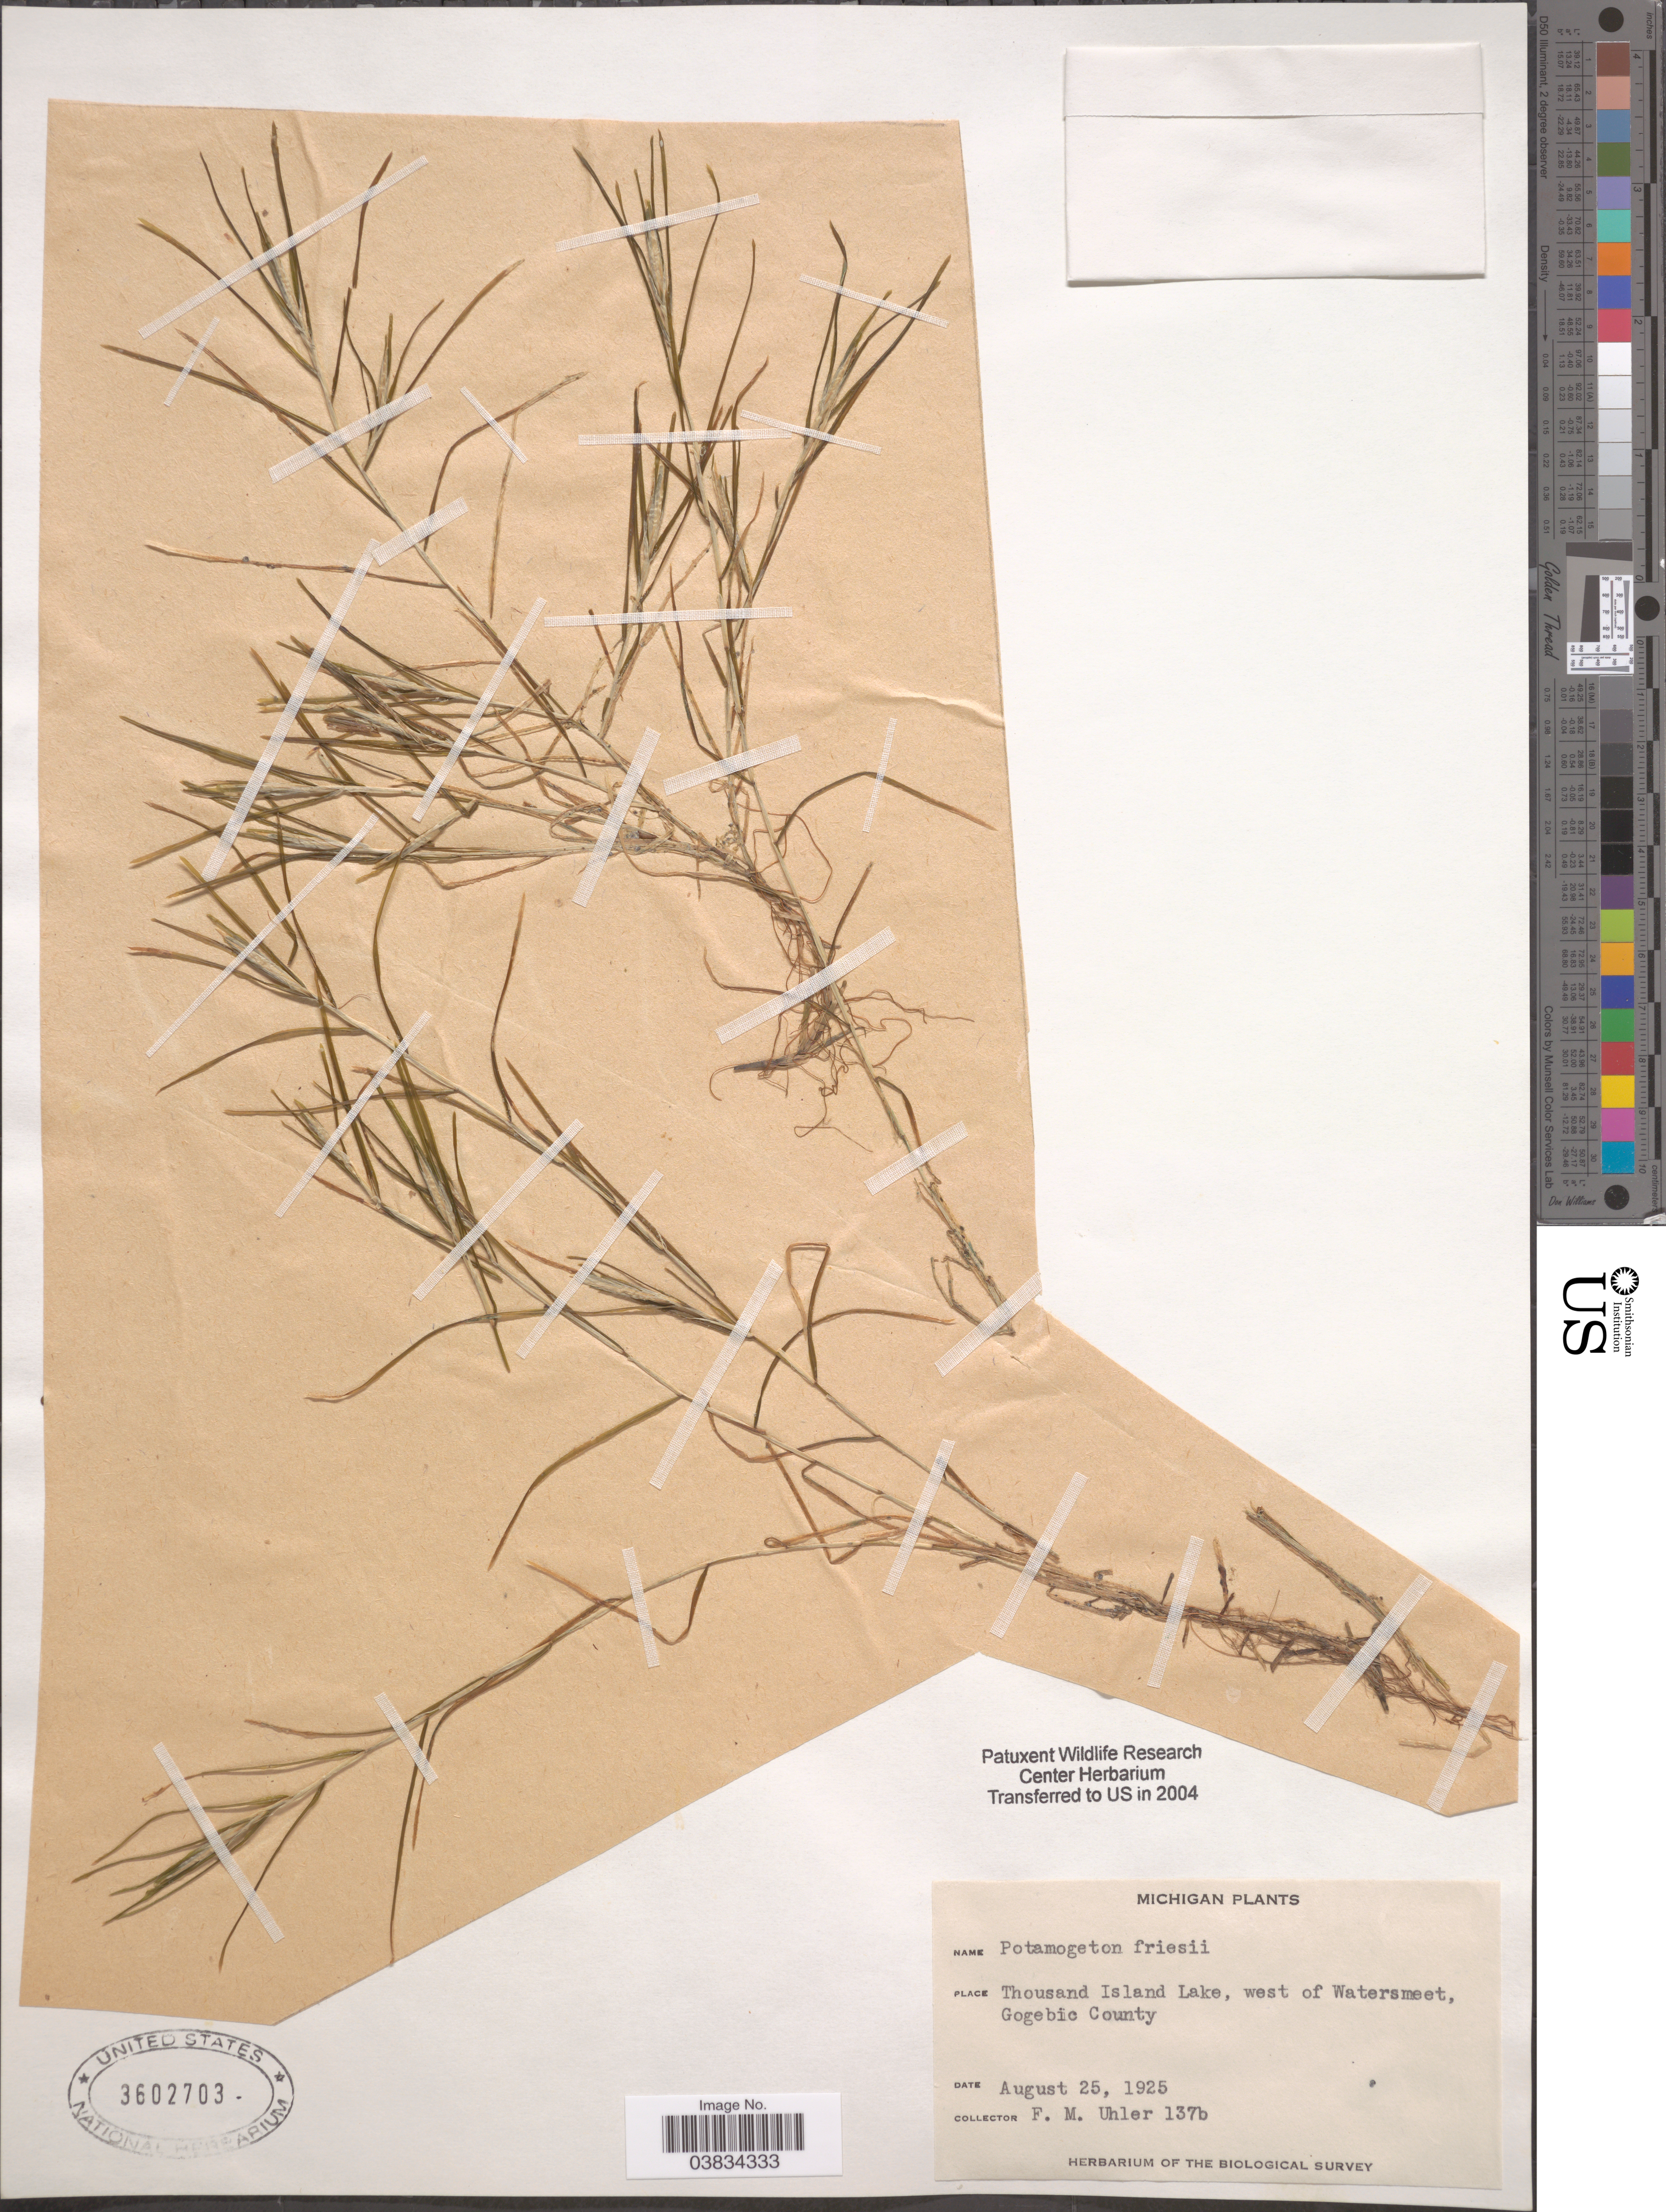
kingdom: Plantae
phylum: Tracheophyta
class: Liliopsida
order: Alismatales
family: Potamogetonaceae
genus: Potamogeton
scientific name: Potamogeton friesii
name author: Rupr.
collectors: F. M. Uhler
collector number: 137b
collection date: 1925-08-25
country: United States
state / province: Michigan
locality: Thousand Island Lake, west of Watersmeet, Gogebic County.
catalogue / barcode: US 3602703